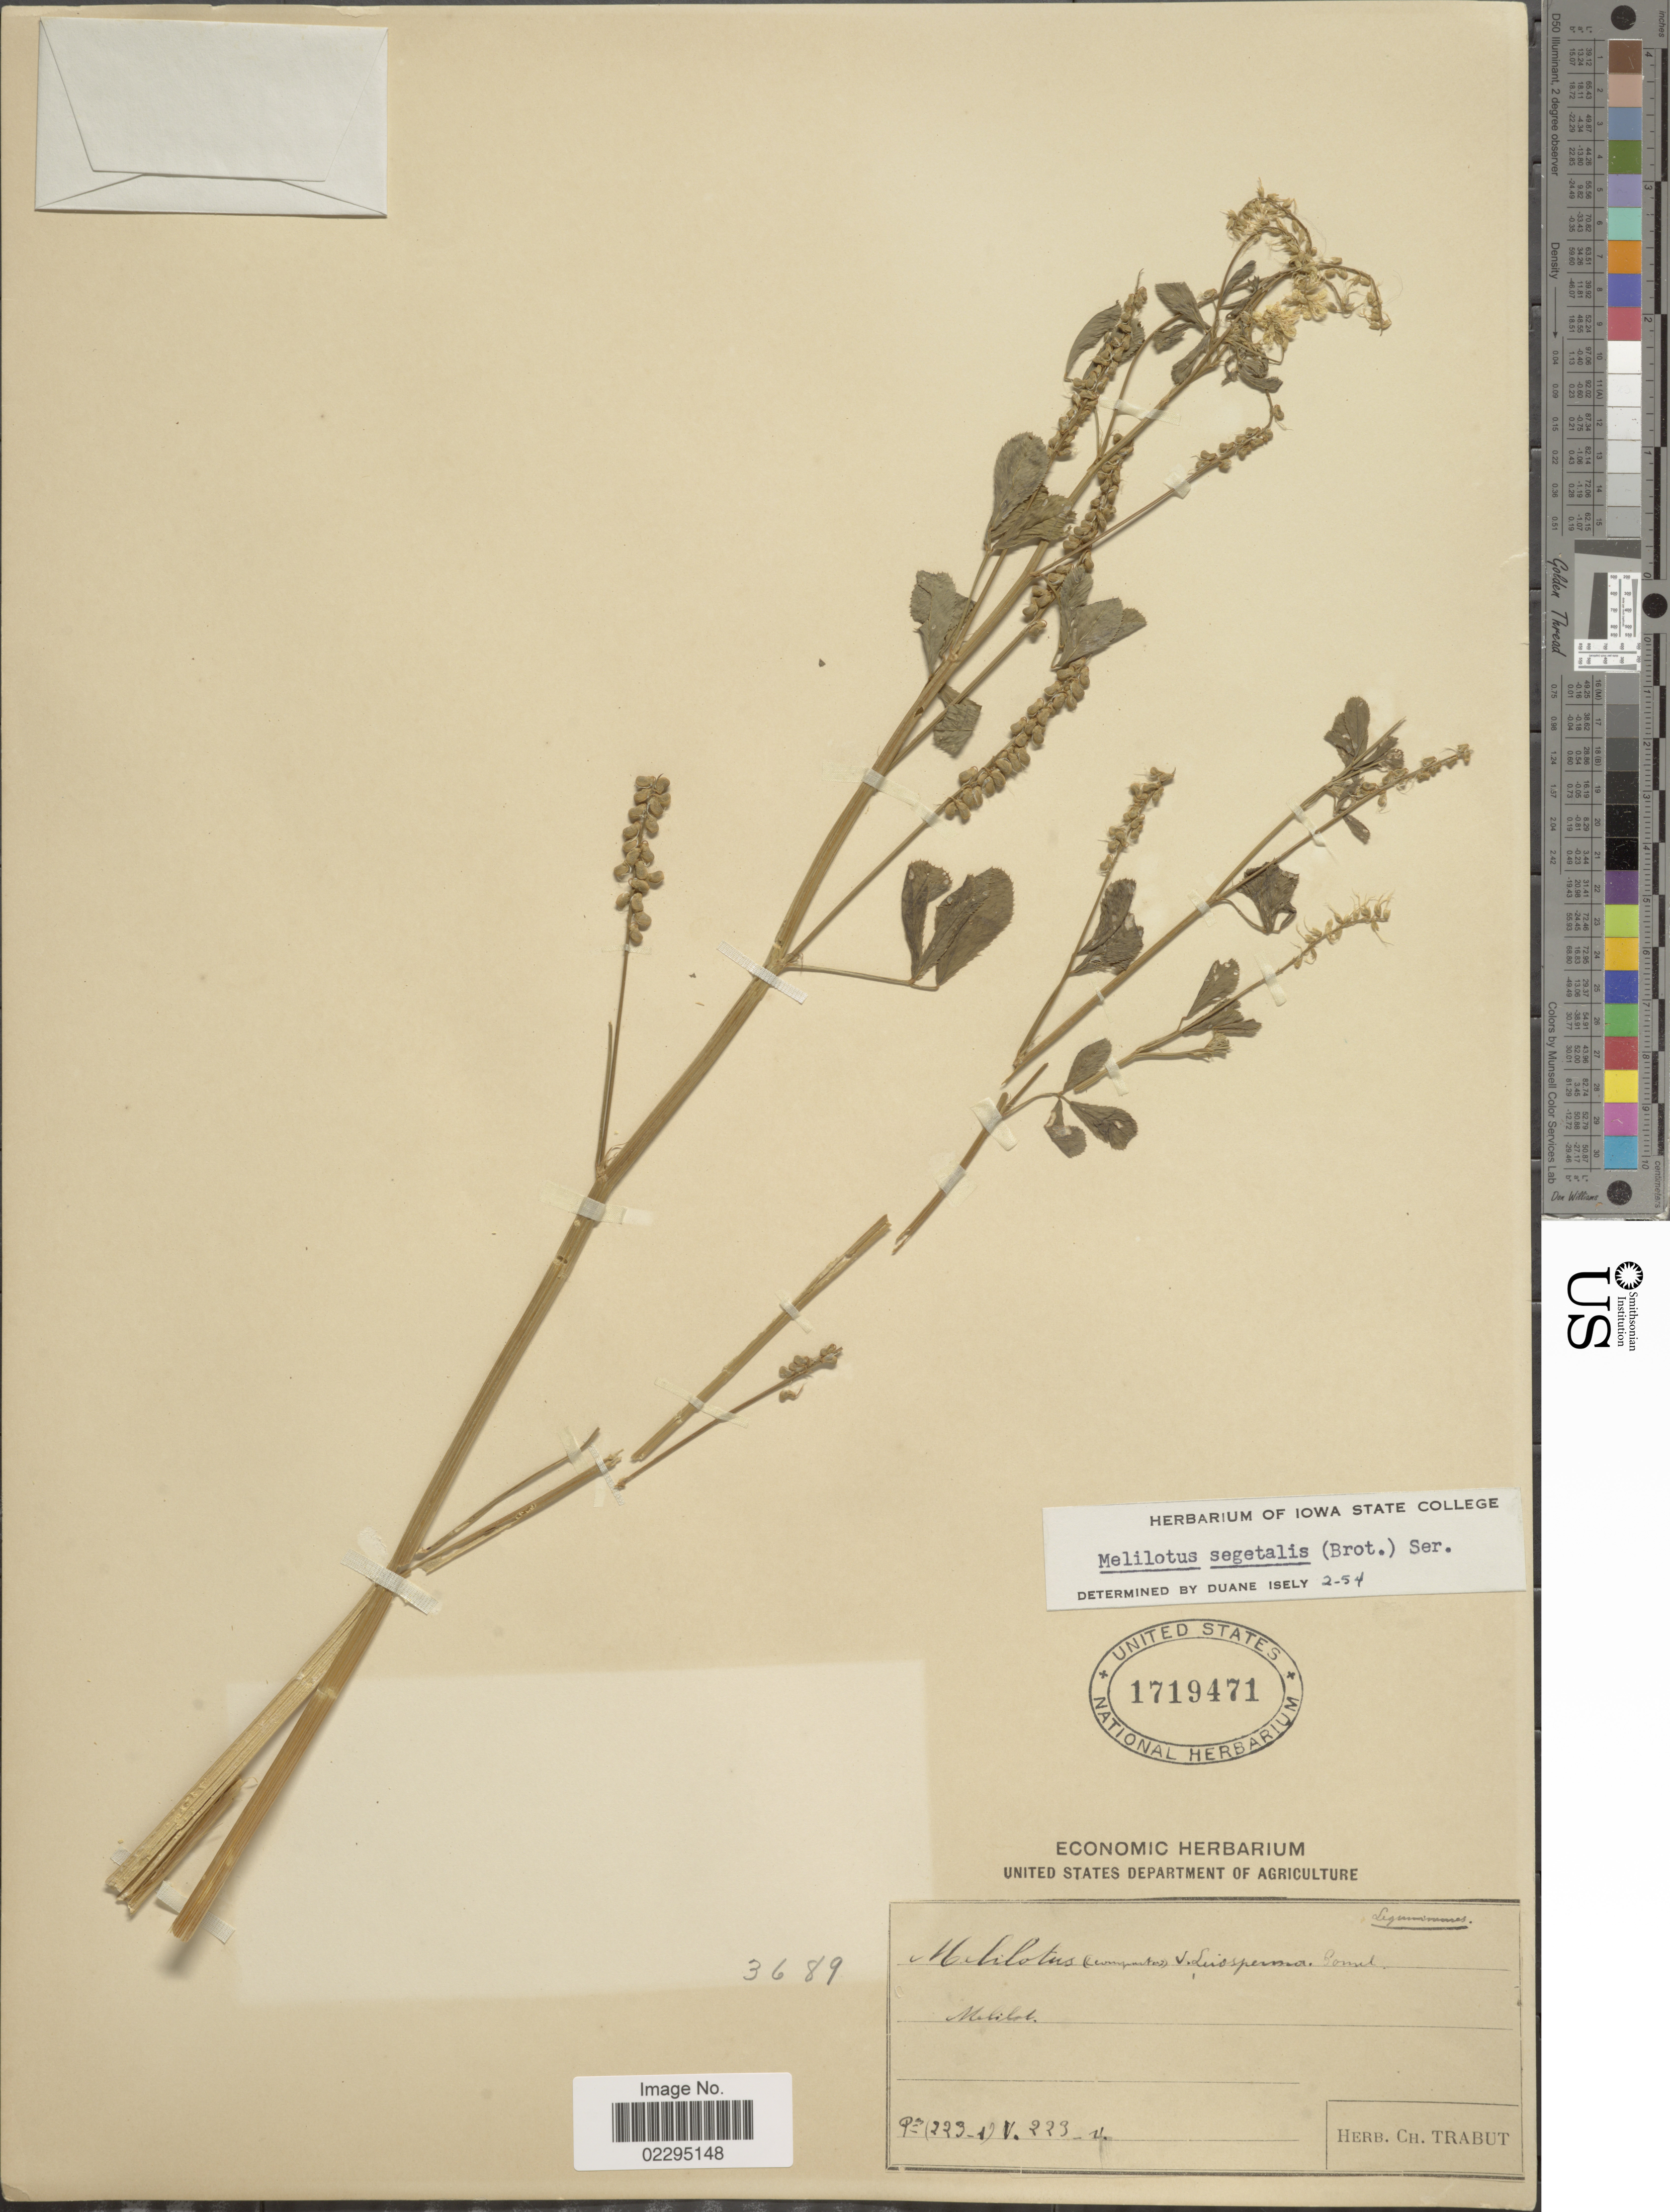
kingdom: Plantae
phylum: Tracheophyta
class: Magnoliopsida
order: Fabales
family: Fabaceae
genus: Melilotus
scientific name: Melilotus segetalis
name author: Ser.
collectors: Ex herb. Trabut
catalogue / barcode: US 1719471